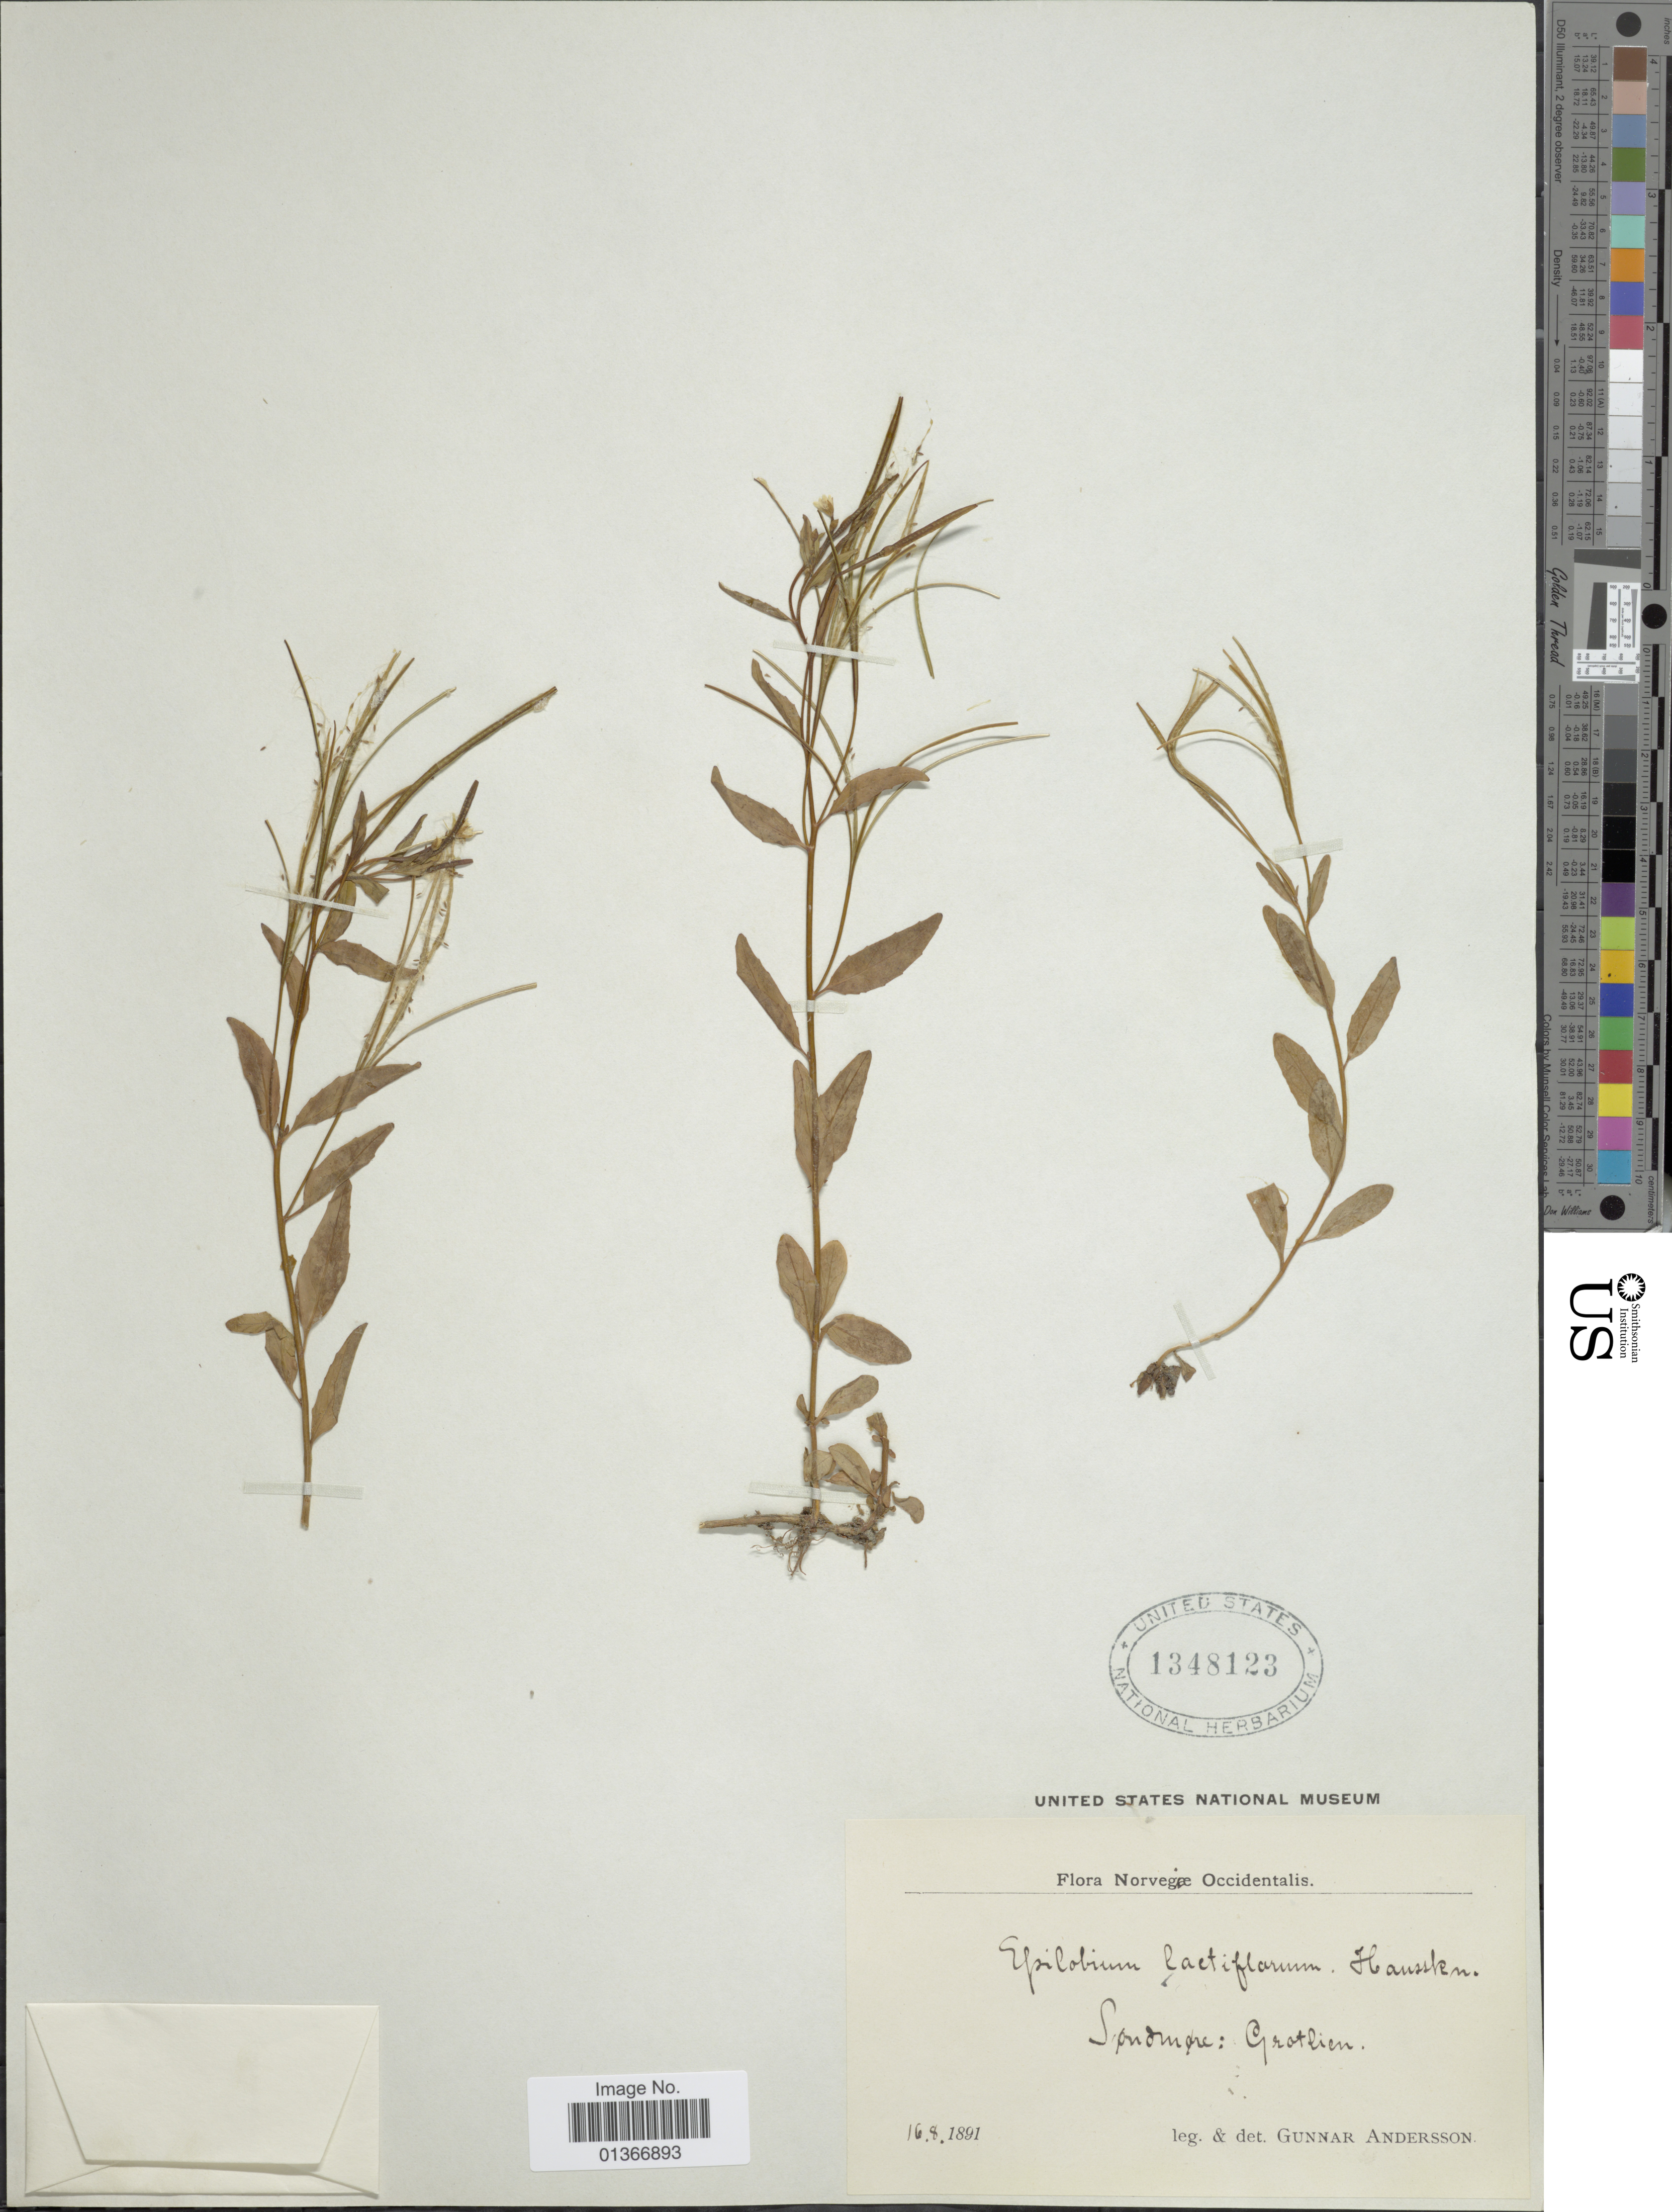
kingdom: Plantae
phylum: Tracheophyta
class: Magnoliopsida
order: Myrtales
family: Onagraceae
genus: Epilobium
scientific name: Epilobium lactiflorum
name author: Hausskn.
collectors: C. Andersson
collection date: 1891-08-16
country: Norway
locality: Søndmøre: Grotlien.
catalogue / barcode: US 1348123